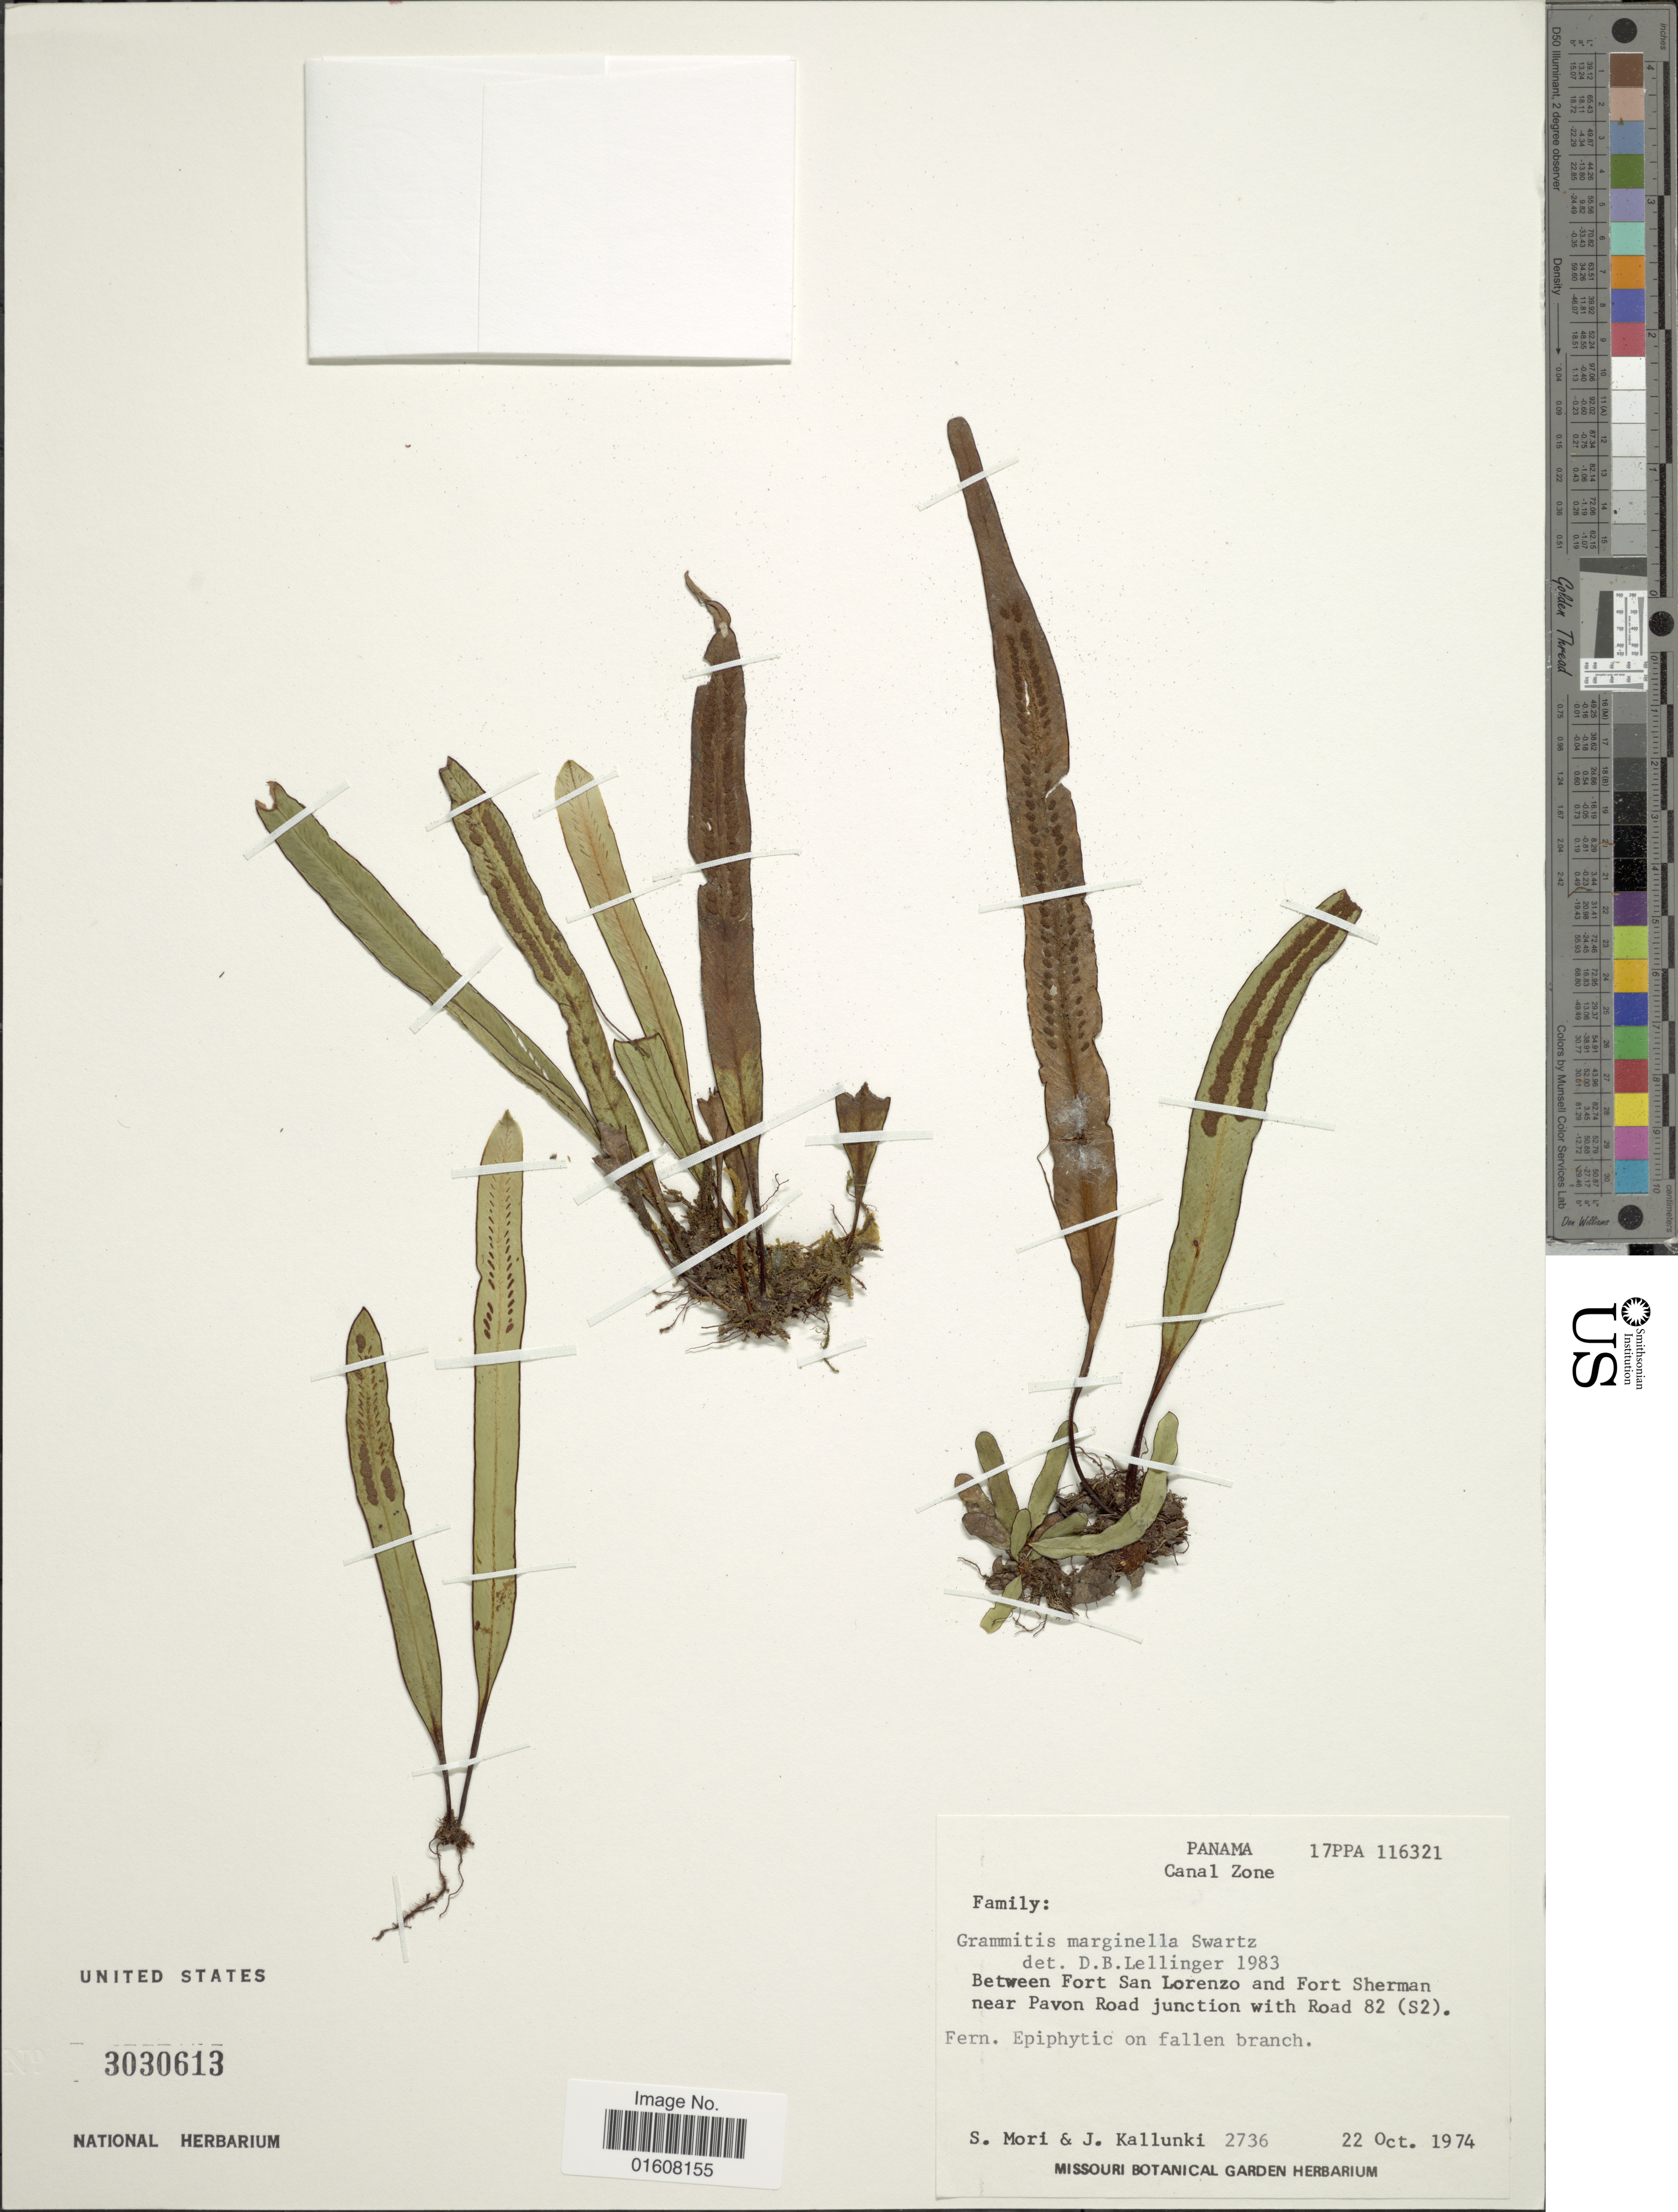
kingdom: Plantae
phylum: Tracheophyta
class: Polypodiopsida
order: Polypodiales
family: Polypodiaceae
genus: Grammitis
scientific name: Grammitis bufonis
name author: L.D. Gómez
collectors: S. Mori & J. Kallunki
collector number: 2736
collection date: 1974-10-22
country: Panama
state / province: Colón / Panamá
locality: Canal Zone. Between Fort San Lorenzo and Fort Sherman near Pavon Road junction with Road 82 (S2)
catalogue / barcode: US 3030613